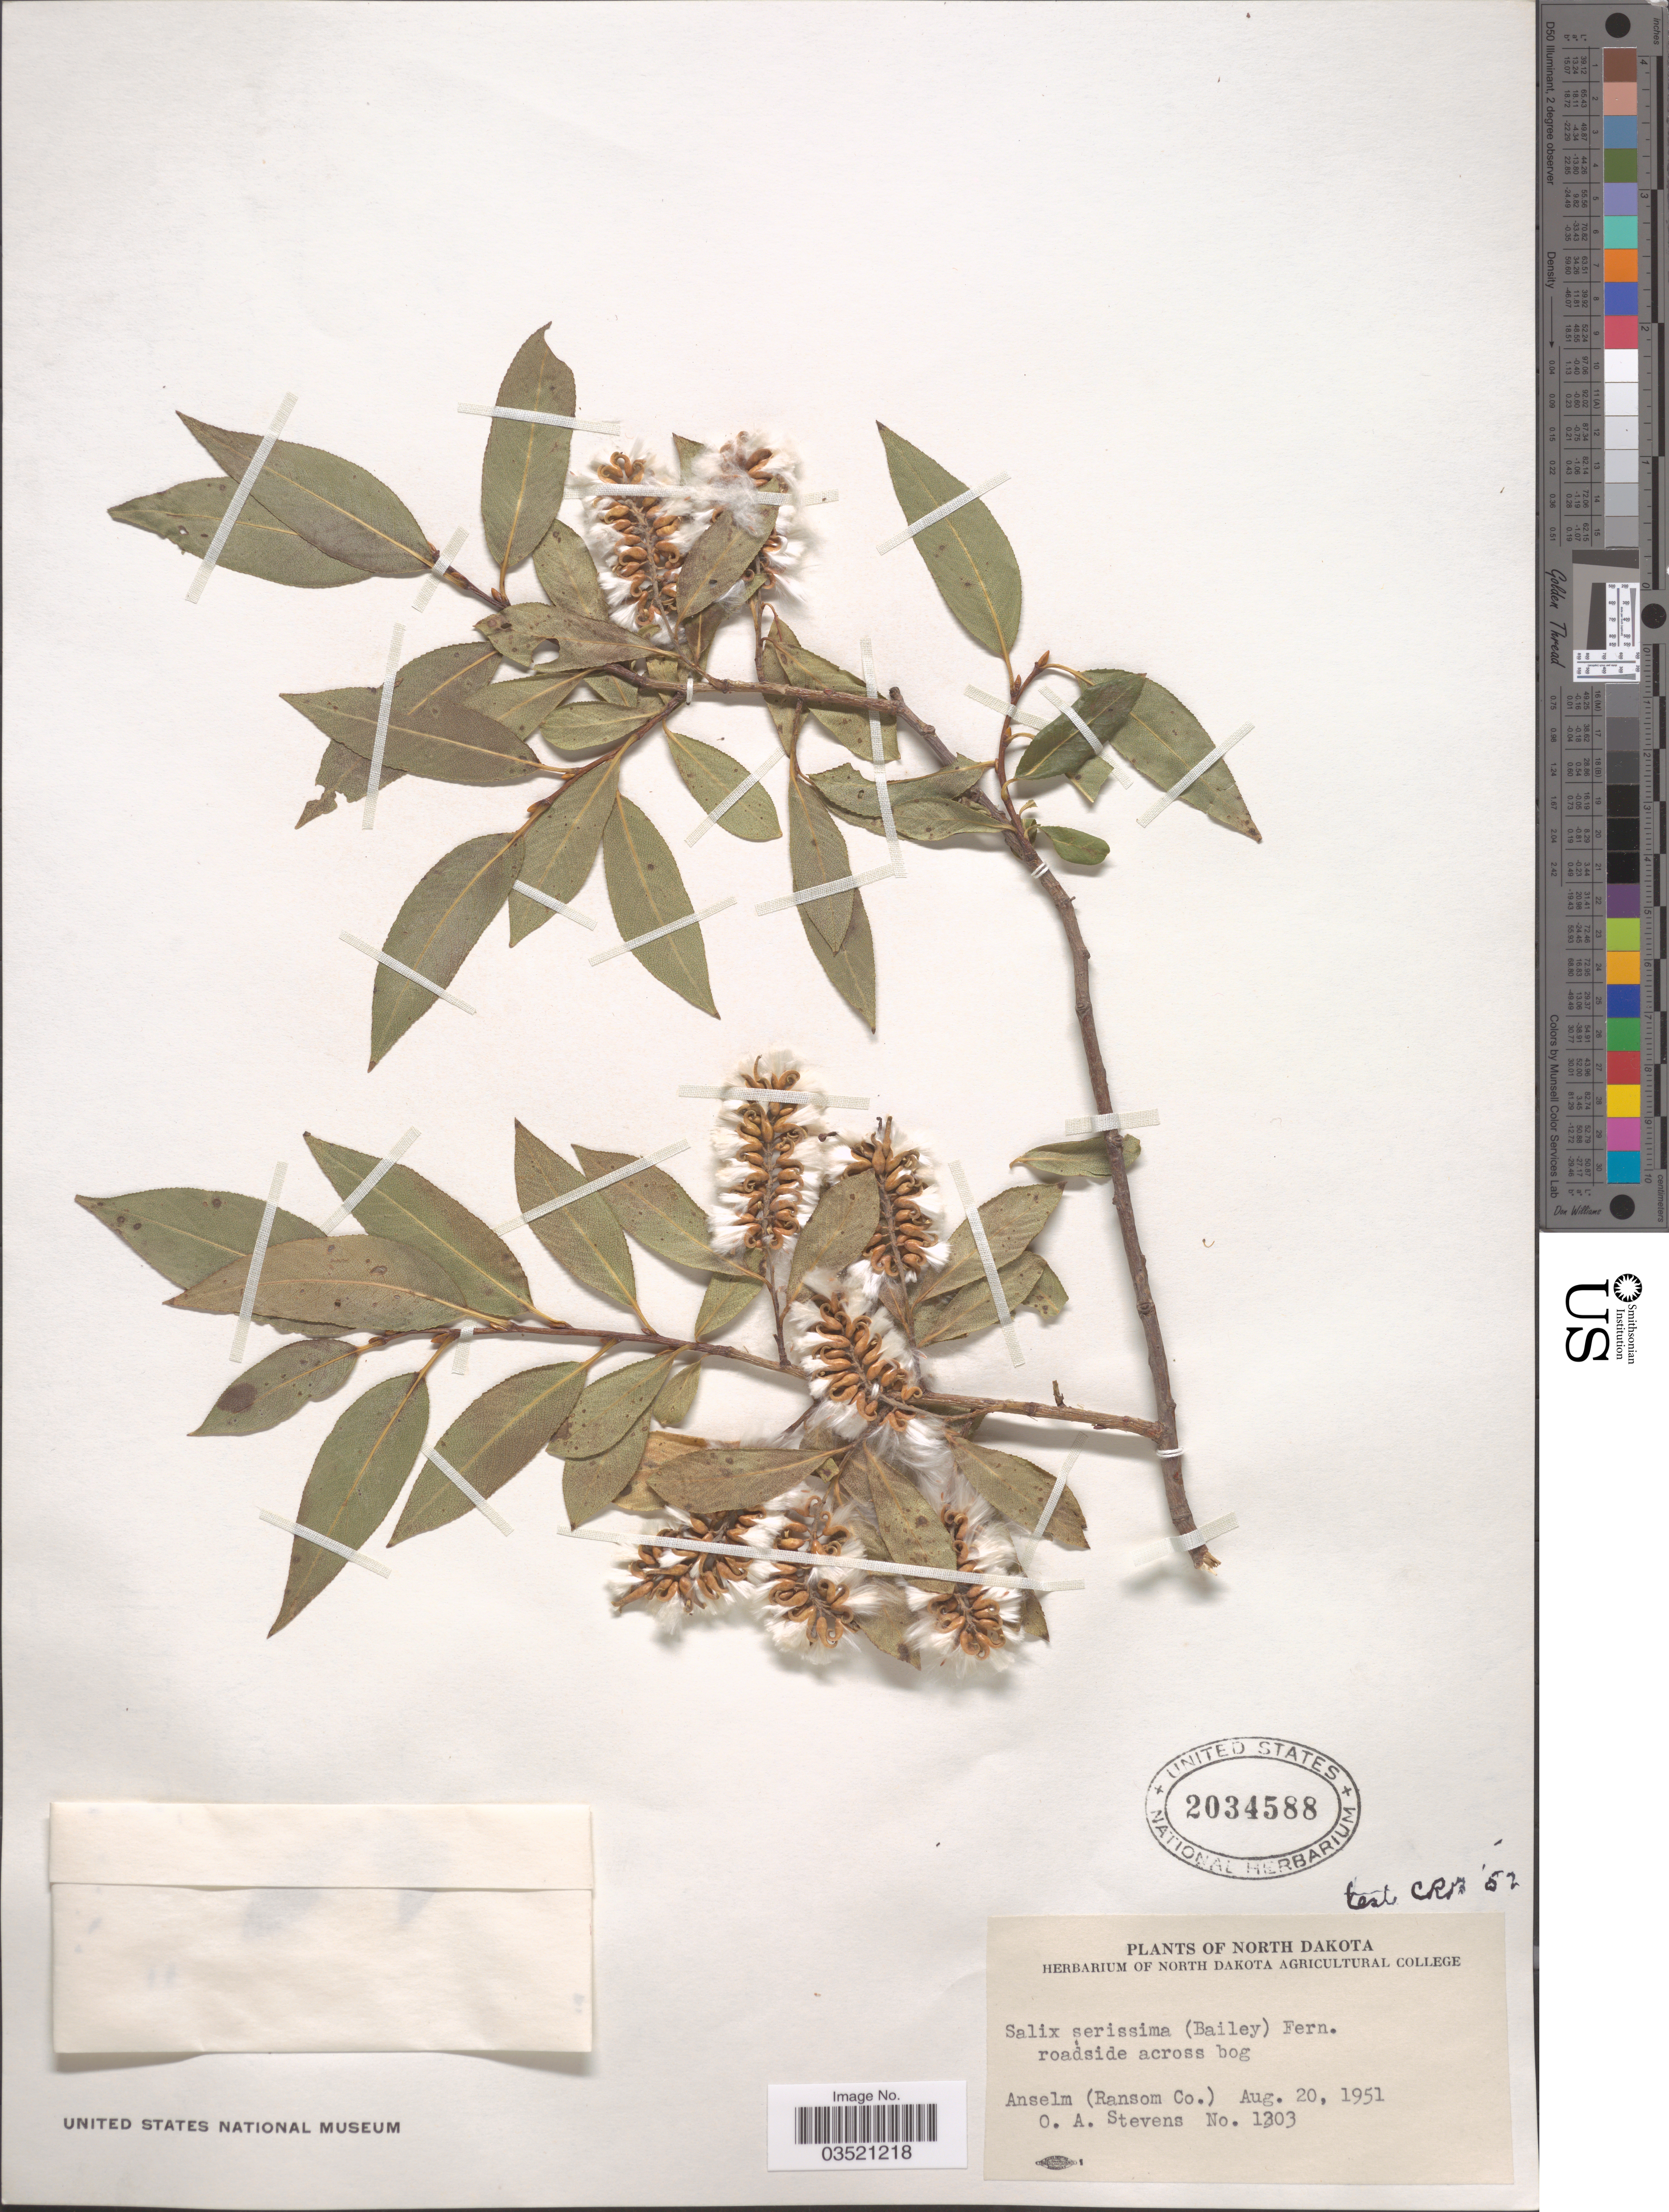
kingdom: Plantae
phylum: Tracheophyta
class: Magnoliopsida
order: Malpighiales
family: Salicaceae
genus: Salix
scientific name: Salix serissima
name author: (L.H. Bailey) Fernald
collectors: O. A. Stevens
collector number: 1303*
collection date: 1951-08-20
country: United States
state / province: North Dakota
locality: Anselm (Ransom Co.).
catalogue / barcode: US 2034588